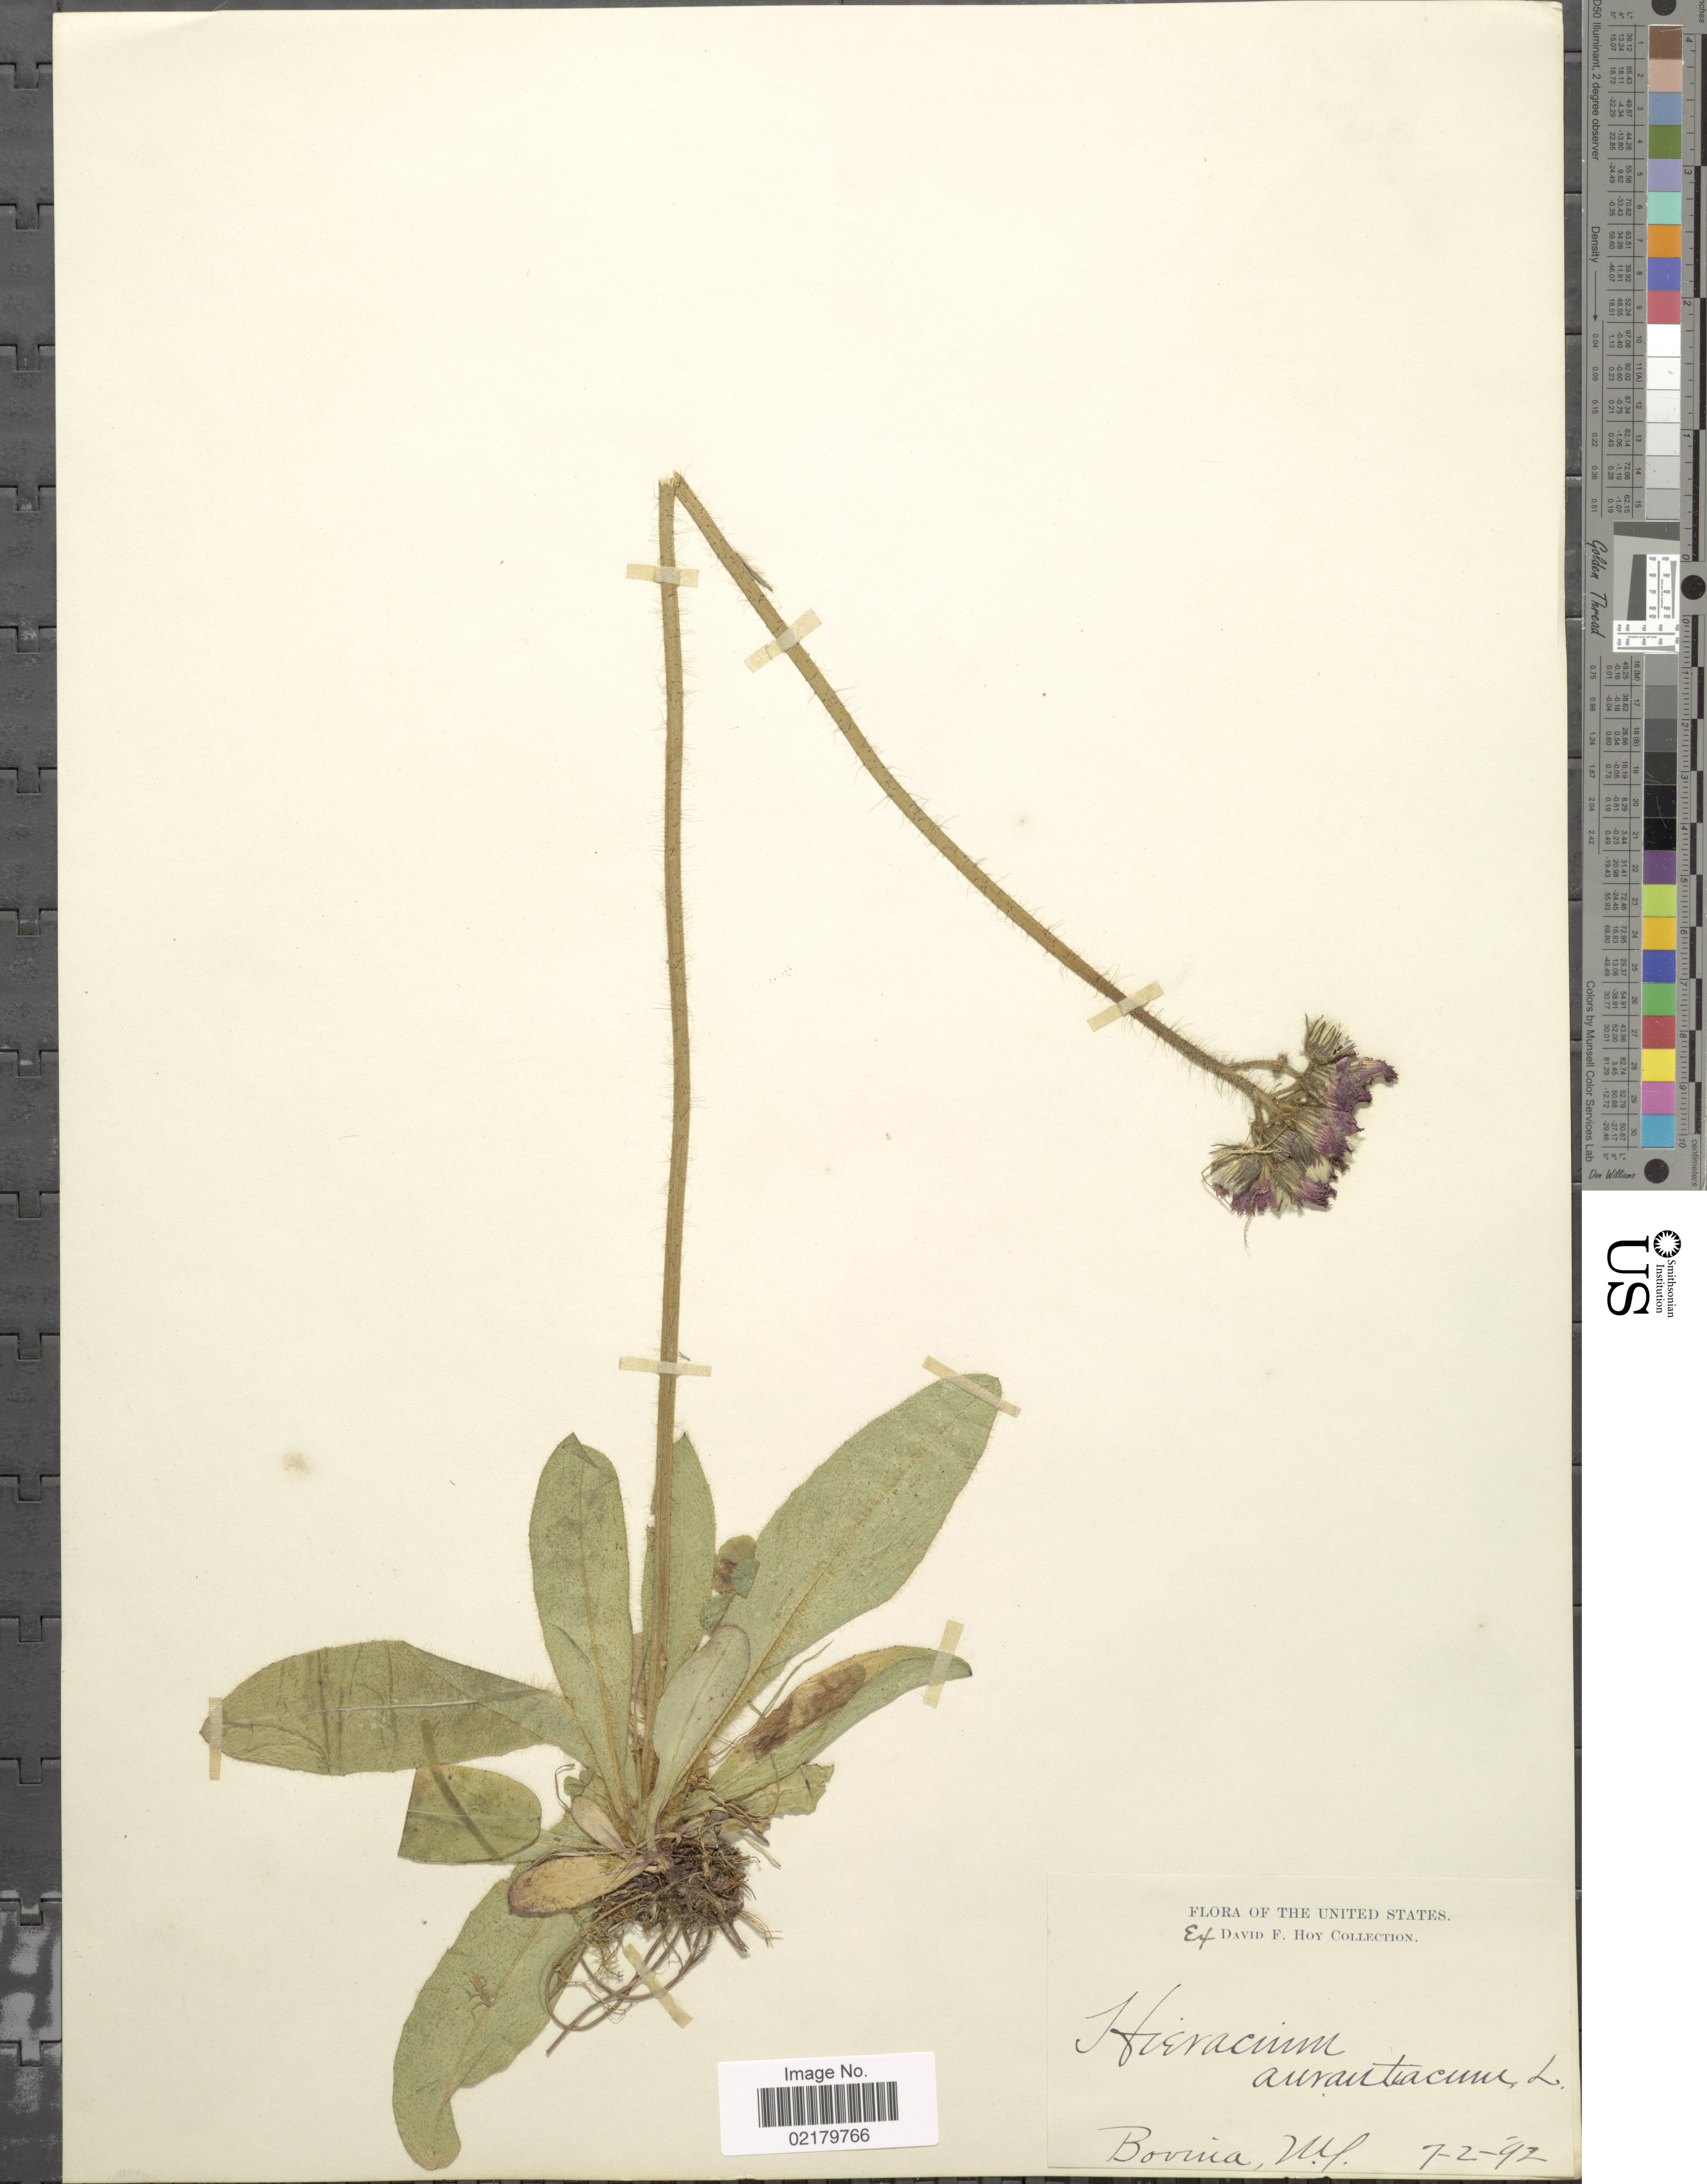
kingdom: Plantae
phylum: Tracheophyta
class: Magnoliopsida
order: Asterales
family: Asteraceae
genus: Pilosella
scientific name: Pilosella aurantiaca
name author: (L.) F.W. Schultz & Sch. Bip.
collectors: D. Hoy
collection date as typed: Transcribed d/m/y: 2/7/92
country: United States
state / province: New York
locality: Bovina, NY